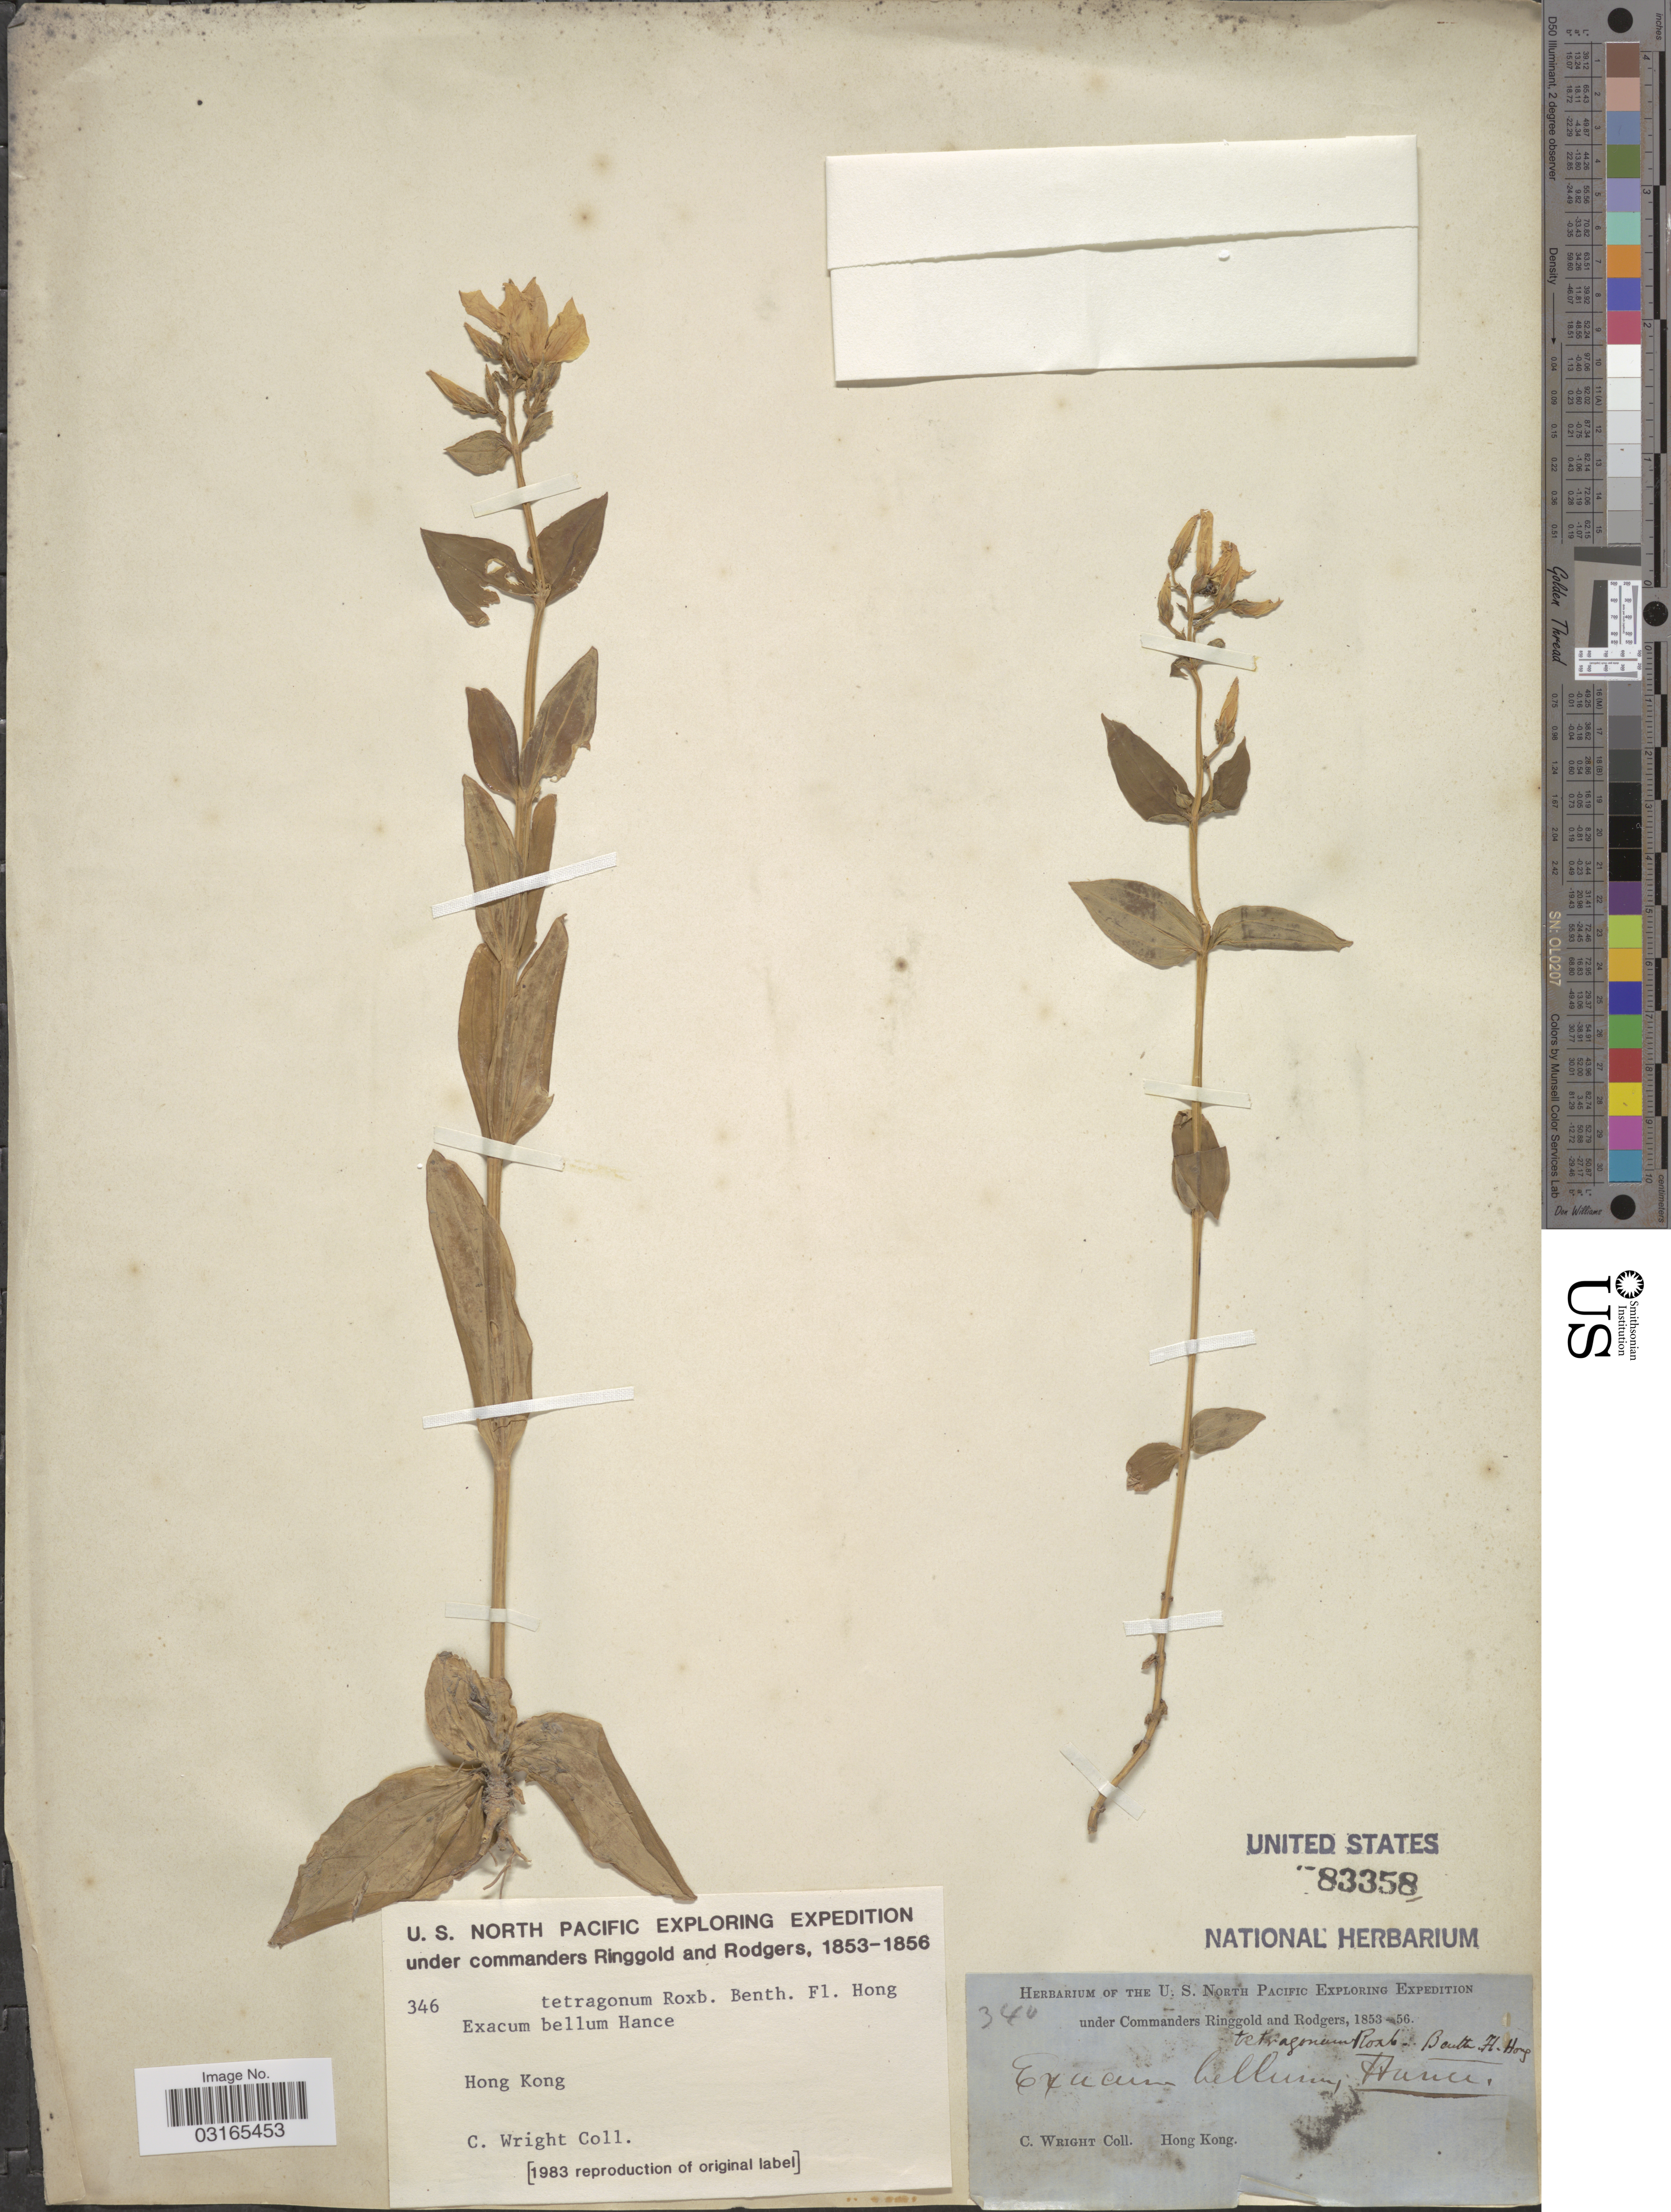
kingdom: Plantae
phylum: Tracheophyta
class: Magnoliopsida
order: Gentianales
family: Gentianaceae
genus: Exacum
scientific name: Exacum tetragonum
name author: Roxb.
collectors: C. Wright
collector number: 340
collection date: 1853/1856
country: China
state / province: Hong Kong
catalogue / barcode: US 83358